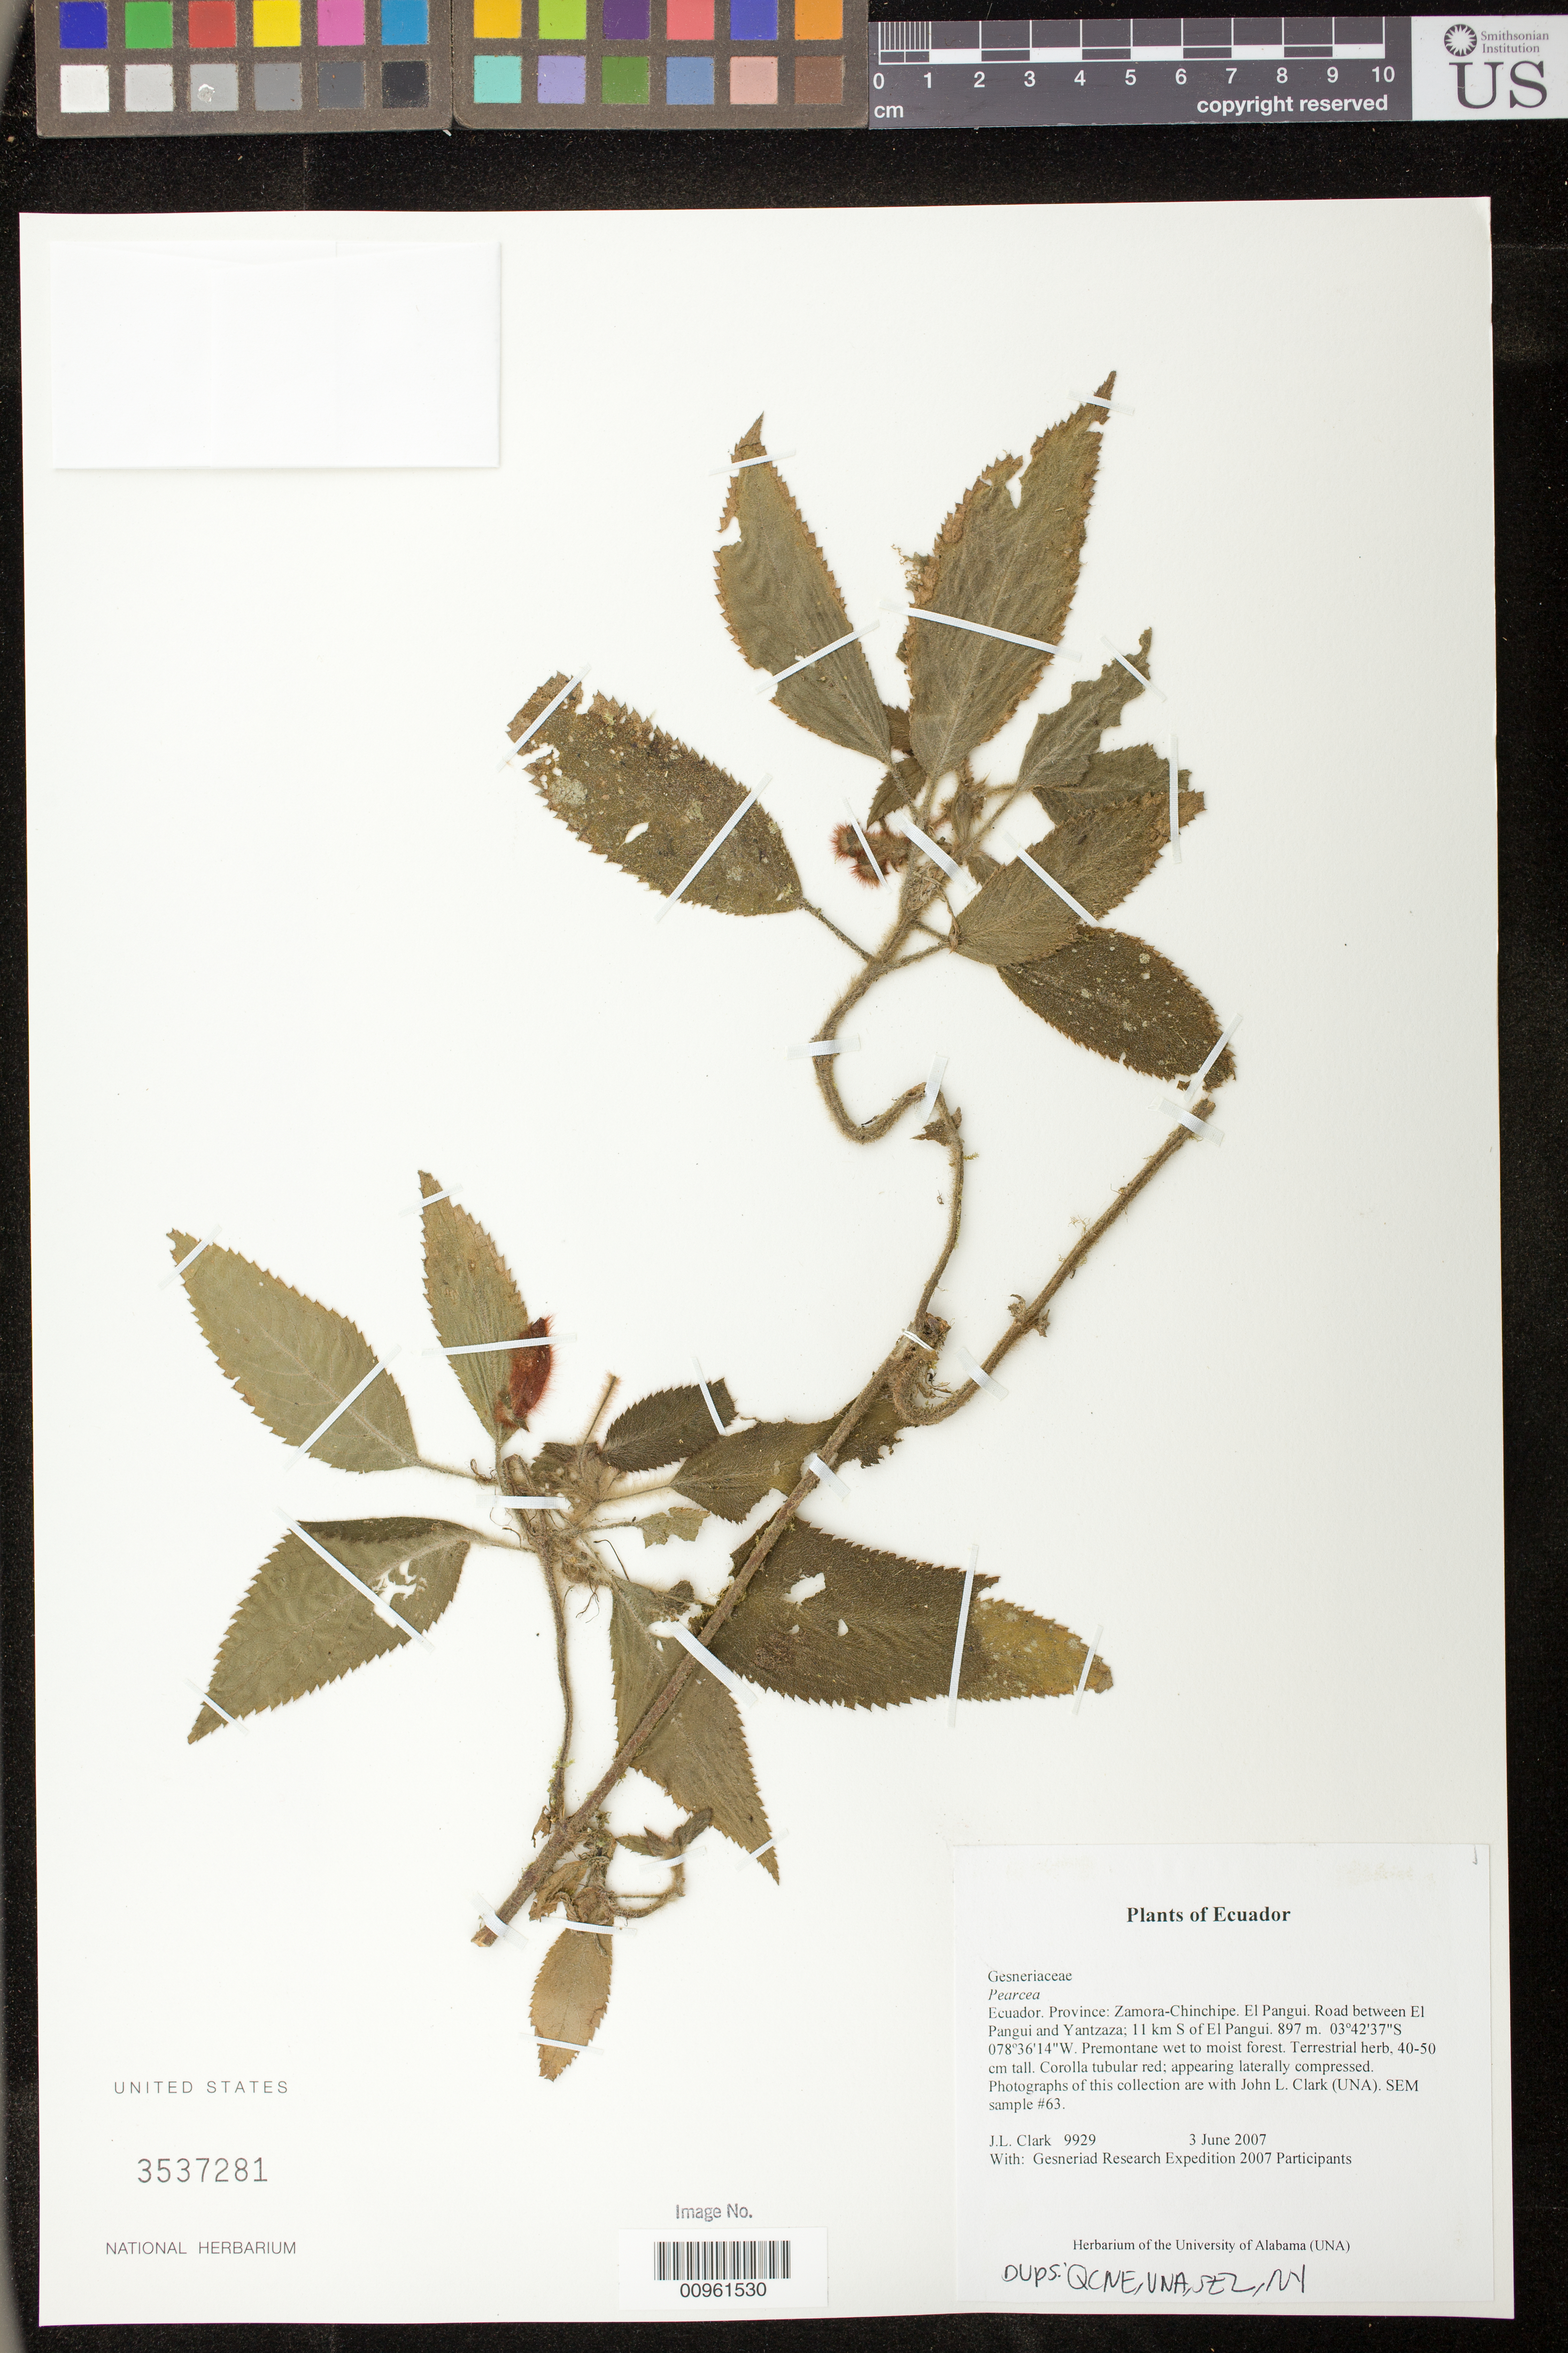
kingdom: Plantae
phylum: Tracheophyta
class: Magnoliopsida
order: Lamiales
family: Gesneriaceae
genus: Pearcea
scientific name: Pearcea sp.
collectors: J. L. Clark & Gesneriad Research Expedition 2007 Participants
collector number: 9929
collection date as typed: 03 Jun 2007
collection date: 2007-06-03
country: Ecuador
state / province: Zamora-Chinchipe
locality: El Pangui. Road between El Pangui and Yantzaza; 11 km S of El Pangui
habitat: Premontane wet to moist forest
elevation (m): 897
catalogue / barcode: US 3537281